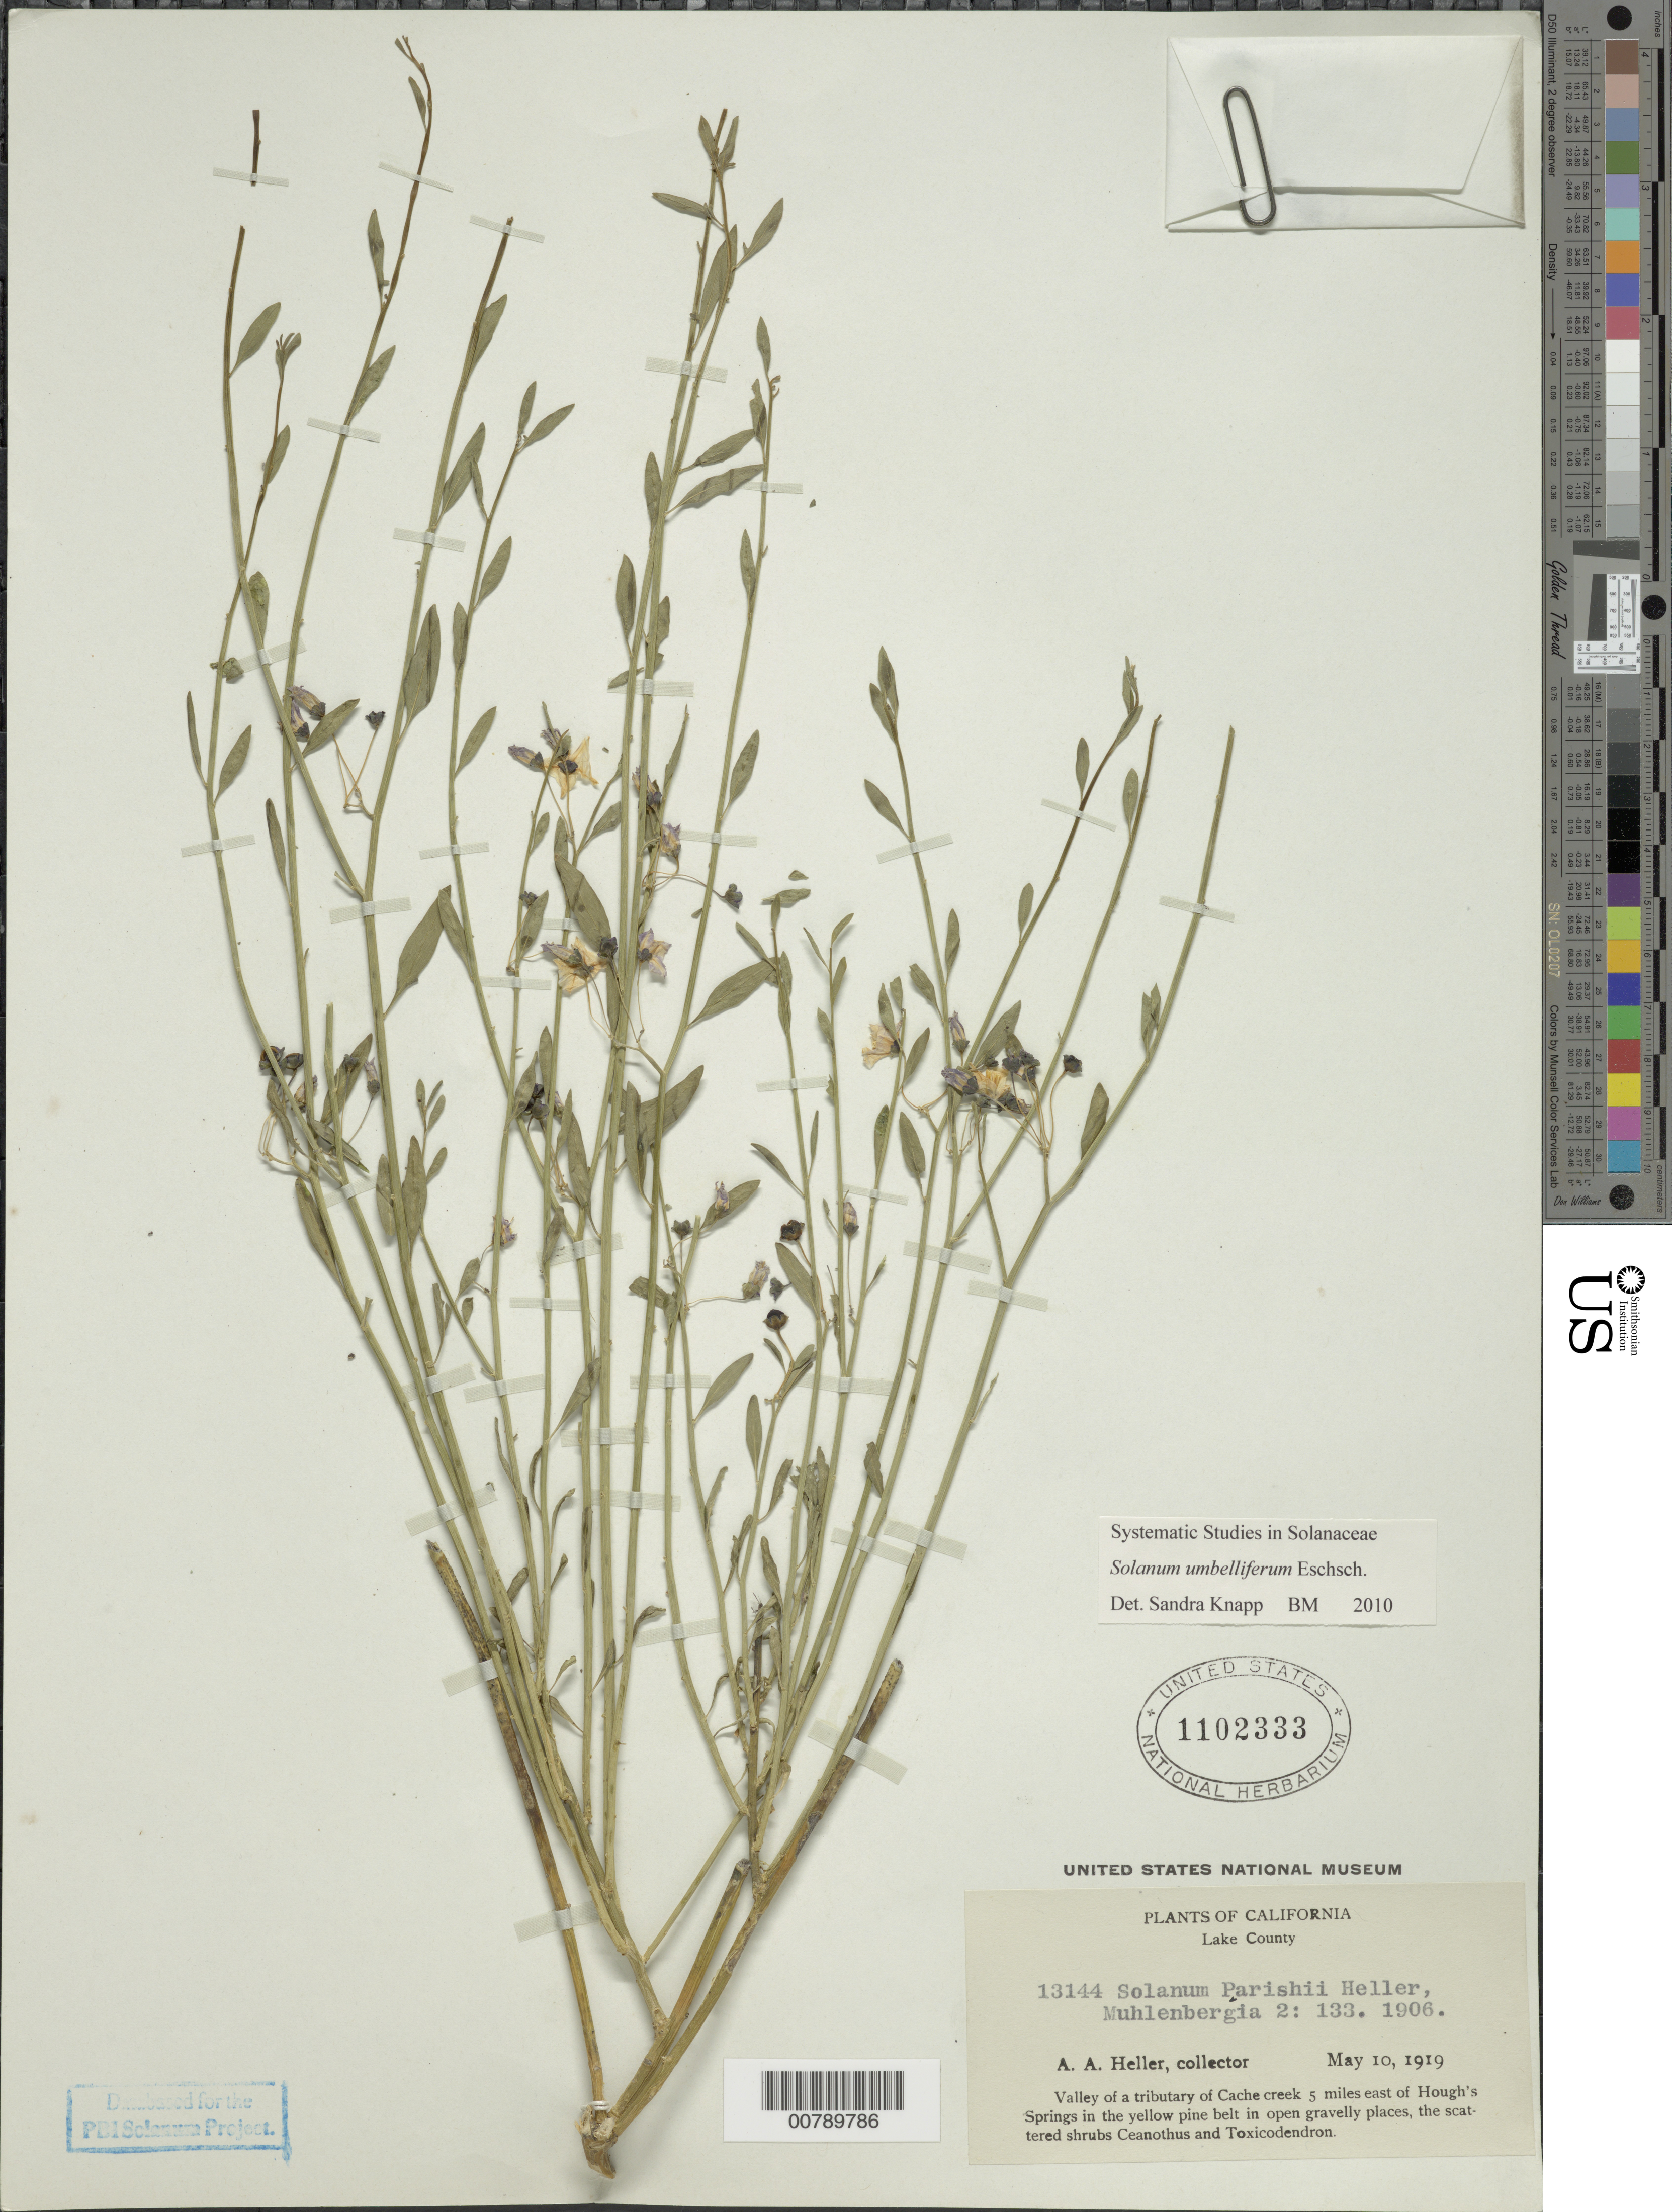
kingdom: Plantae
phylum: Tracheophyta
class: Magnoliopsida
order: Solanales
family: Solanaceae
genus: Solanum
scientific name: Solanum umbelliferum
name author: Eschsch.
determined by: Knapp, S. D.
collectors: A. A. Heller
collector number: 13144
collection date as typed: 10 May 1919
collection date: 1919-05-10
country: United States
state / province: California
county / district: Lake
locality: Valley below Summit.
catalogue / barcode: US 1102333